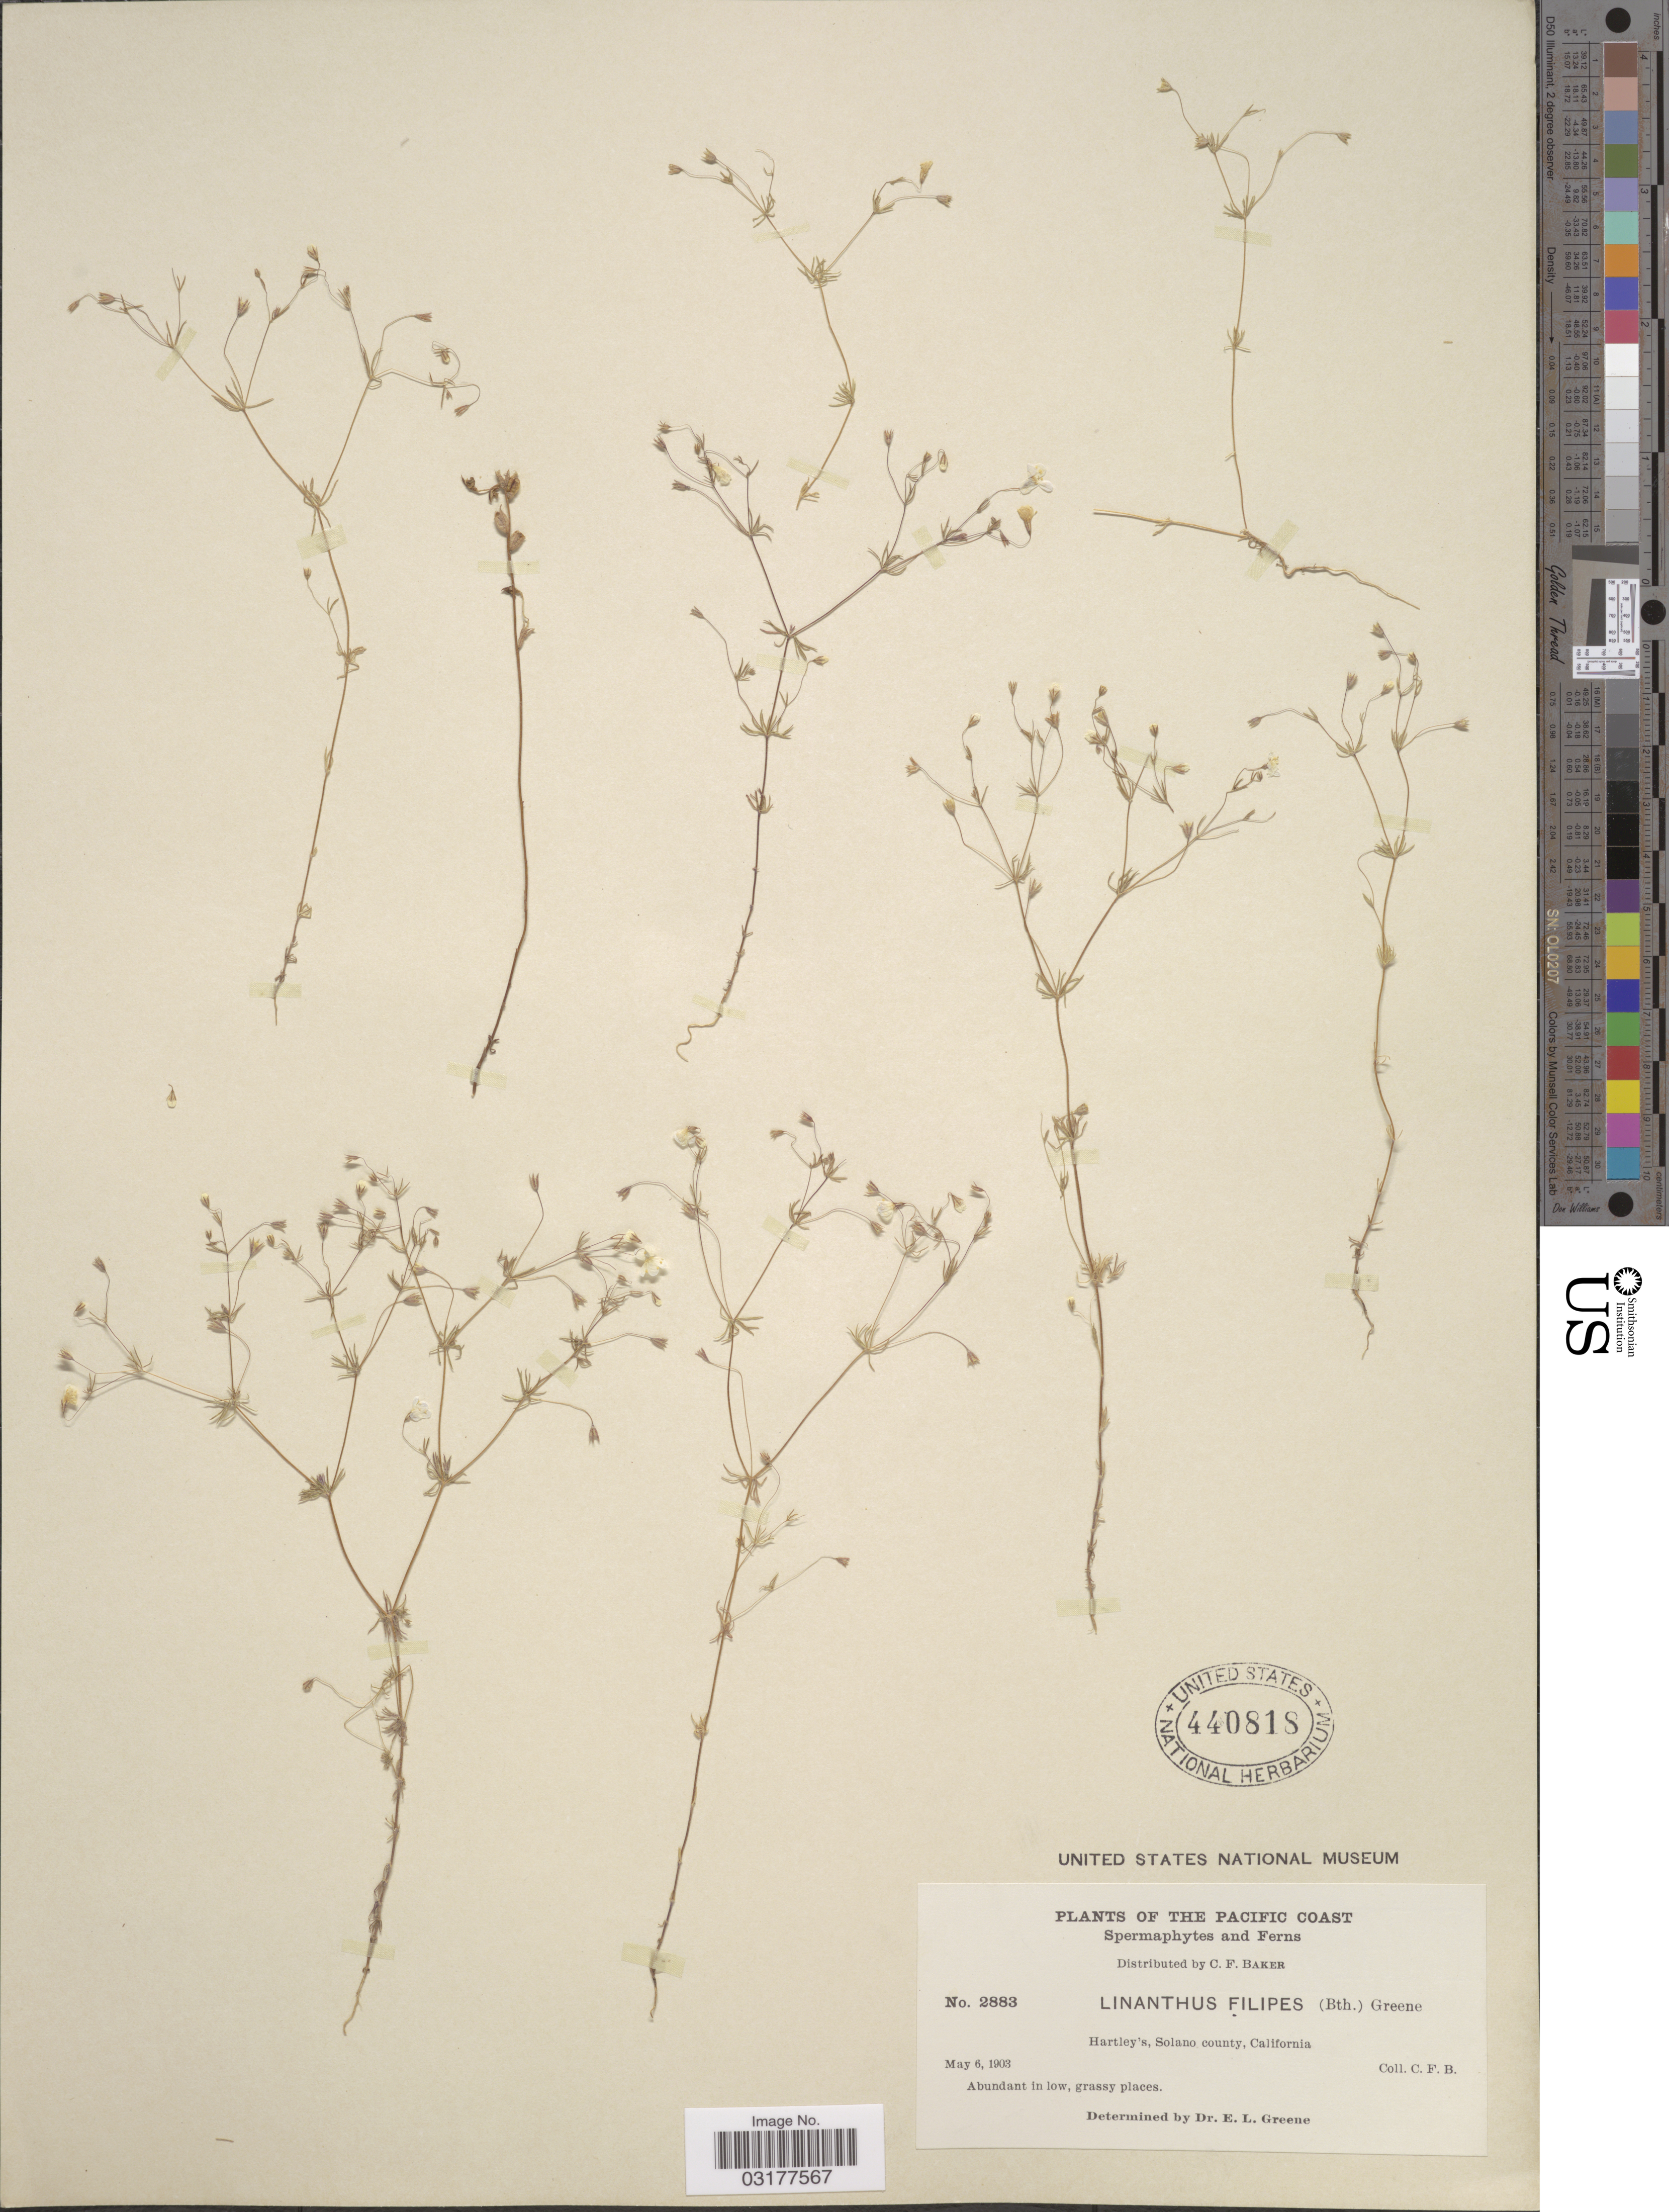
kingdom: Plantae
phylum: Tracheophyta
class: Magnoliopsida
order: Ericales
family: Polemoniaceae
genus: Leptosiphon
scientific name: Leptosiphon filipes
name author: (Benth.) J.M. Porter & L.A. Johnson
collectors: C. F. Baker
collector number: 2883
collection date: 1903-05-06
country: United States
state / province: California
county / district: Solano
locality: Pacific Coast. Hartley's, Solano county.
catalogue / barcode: US 440818